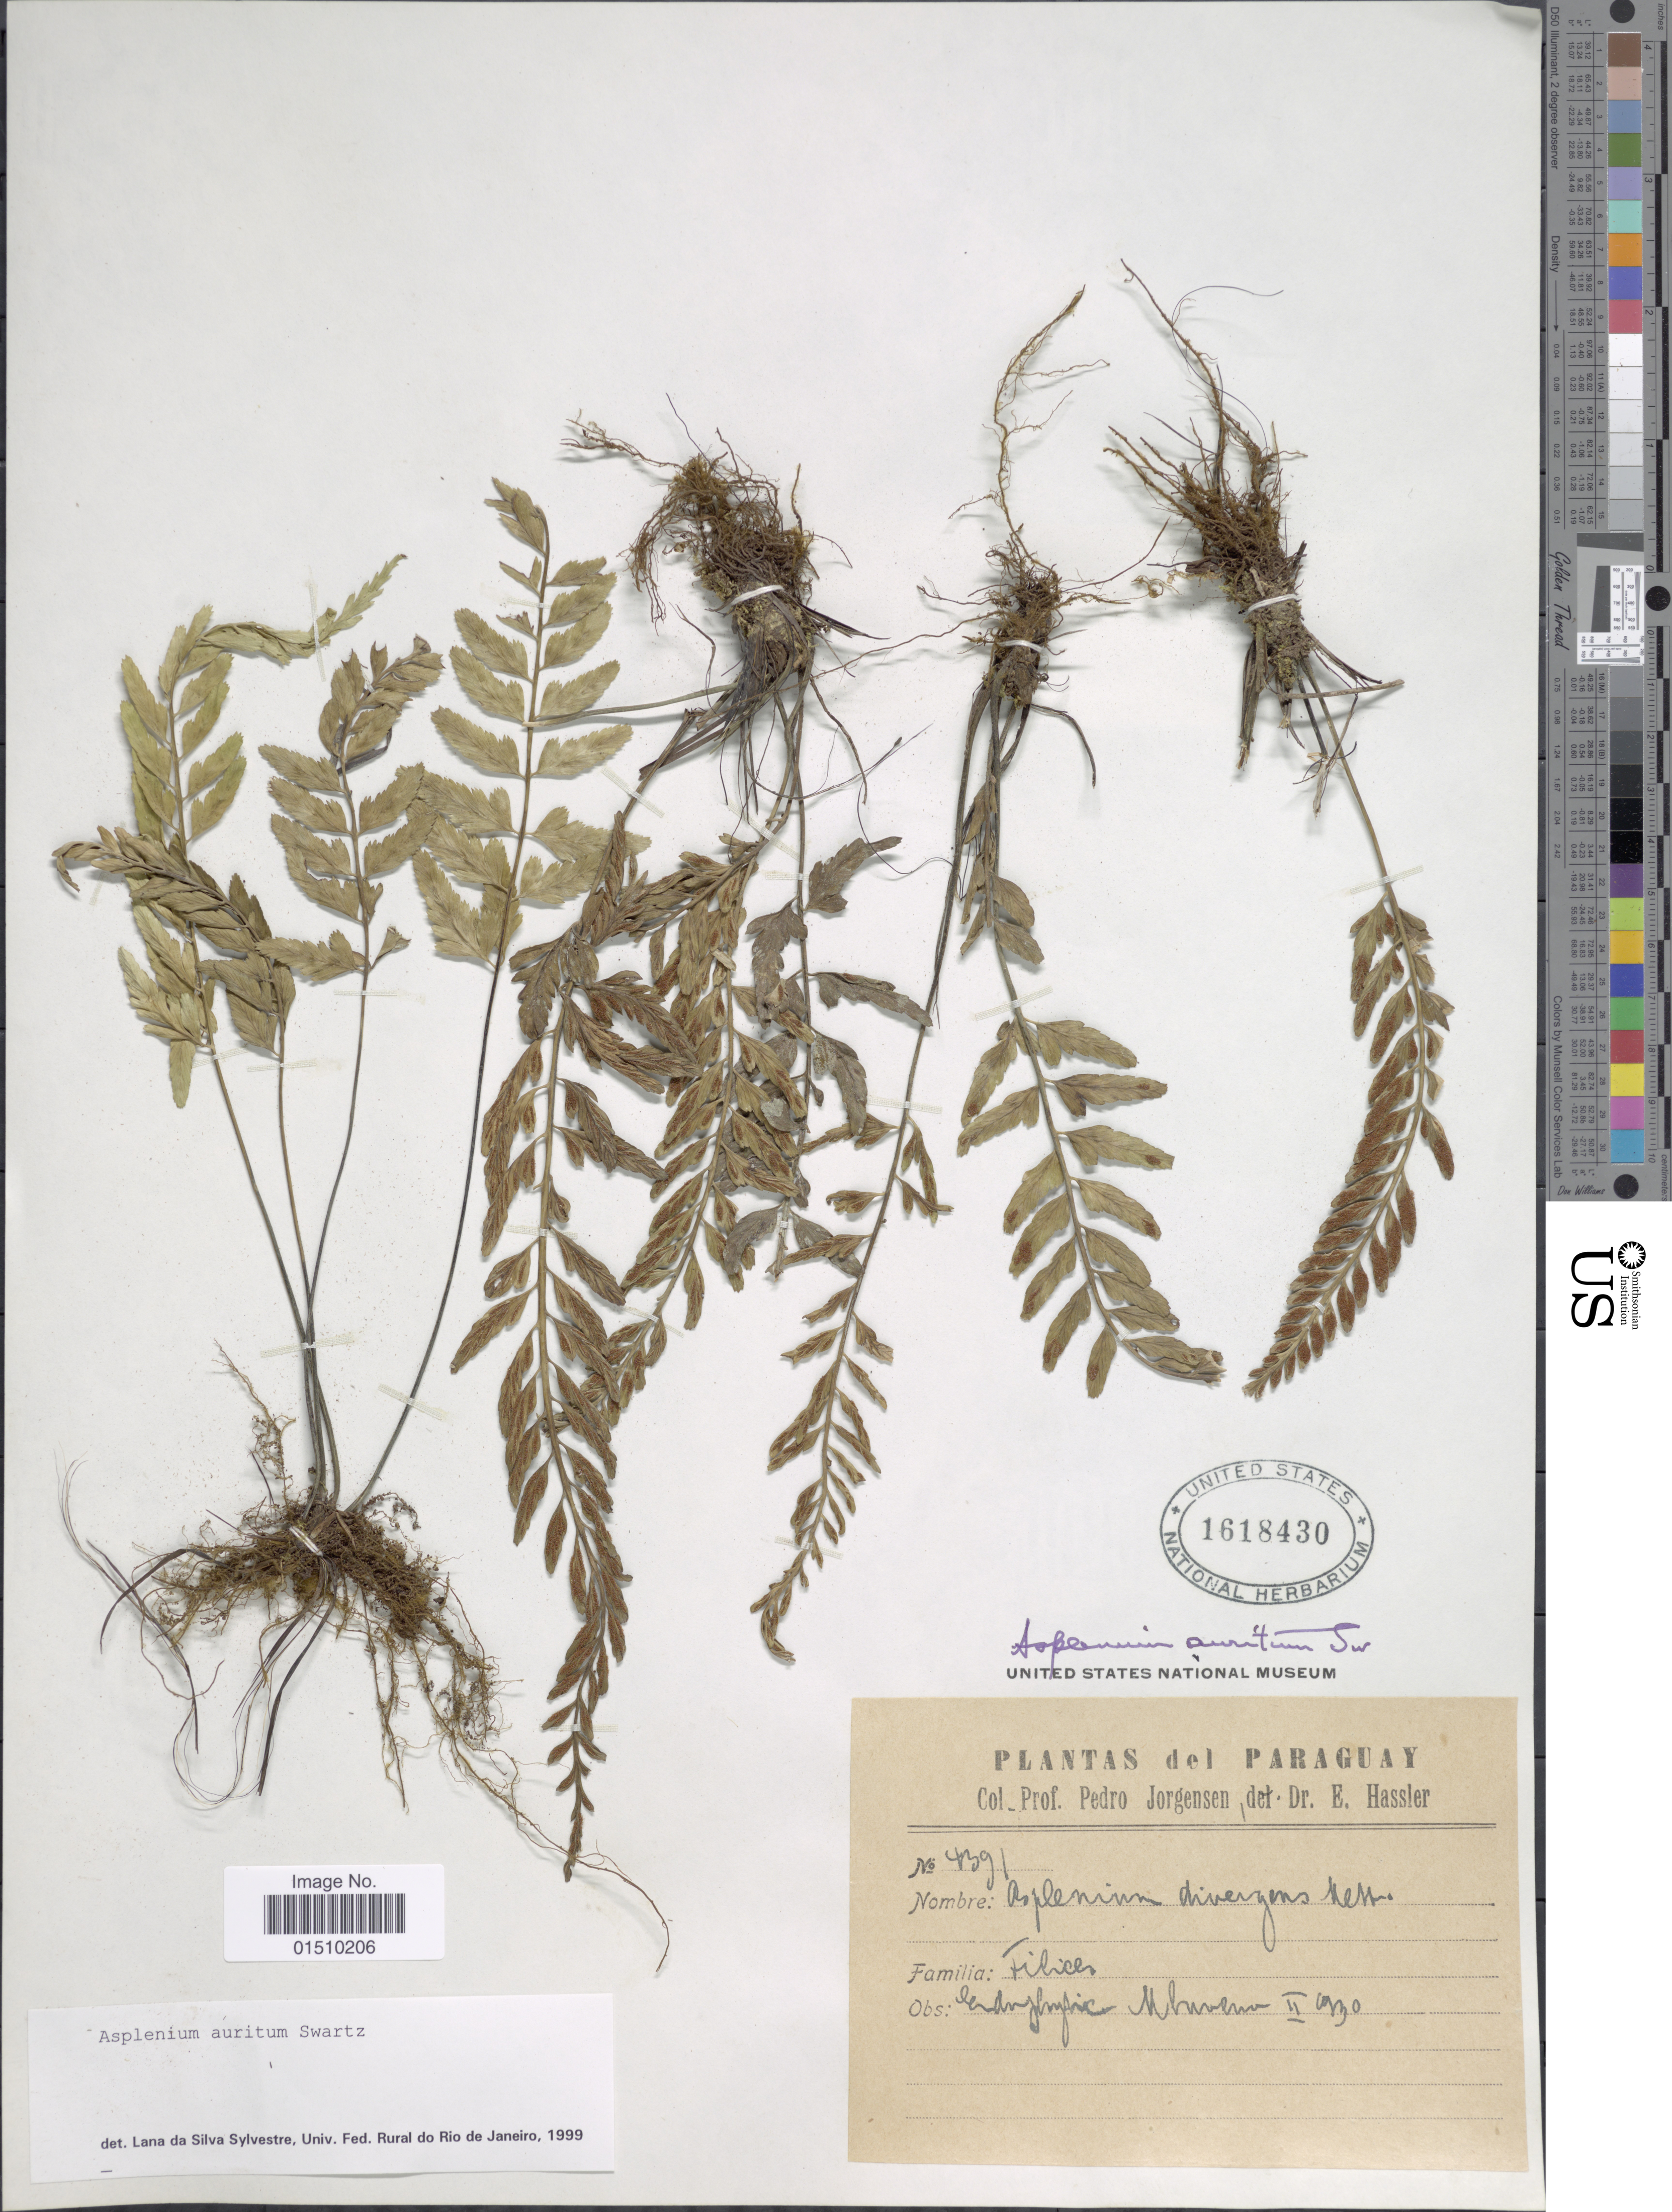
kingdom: Plantae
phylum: Tracheophyta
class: Polypodiopsida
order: Polypodiales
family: Aspleniaceae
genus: Asplenium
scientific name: Asplenium auritum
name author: Sw.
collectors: P. Jörgensen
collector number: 4391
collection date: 1930-02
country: Paraguay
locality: Paraguay.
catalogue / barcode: US 1618430